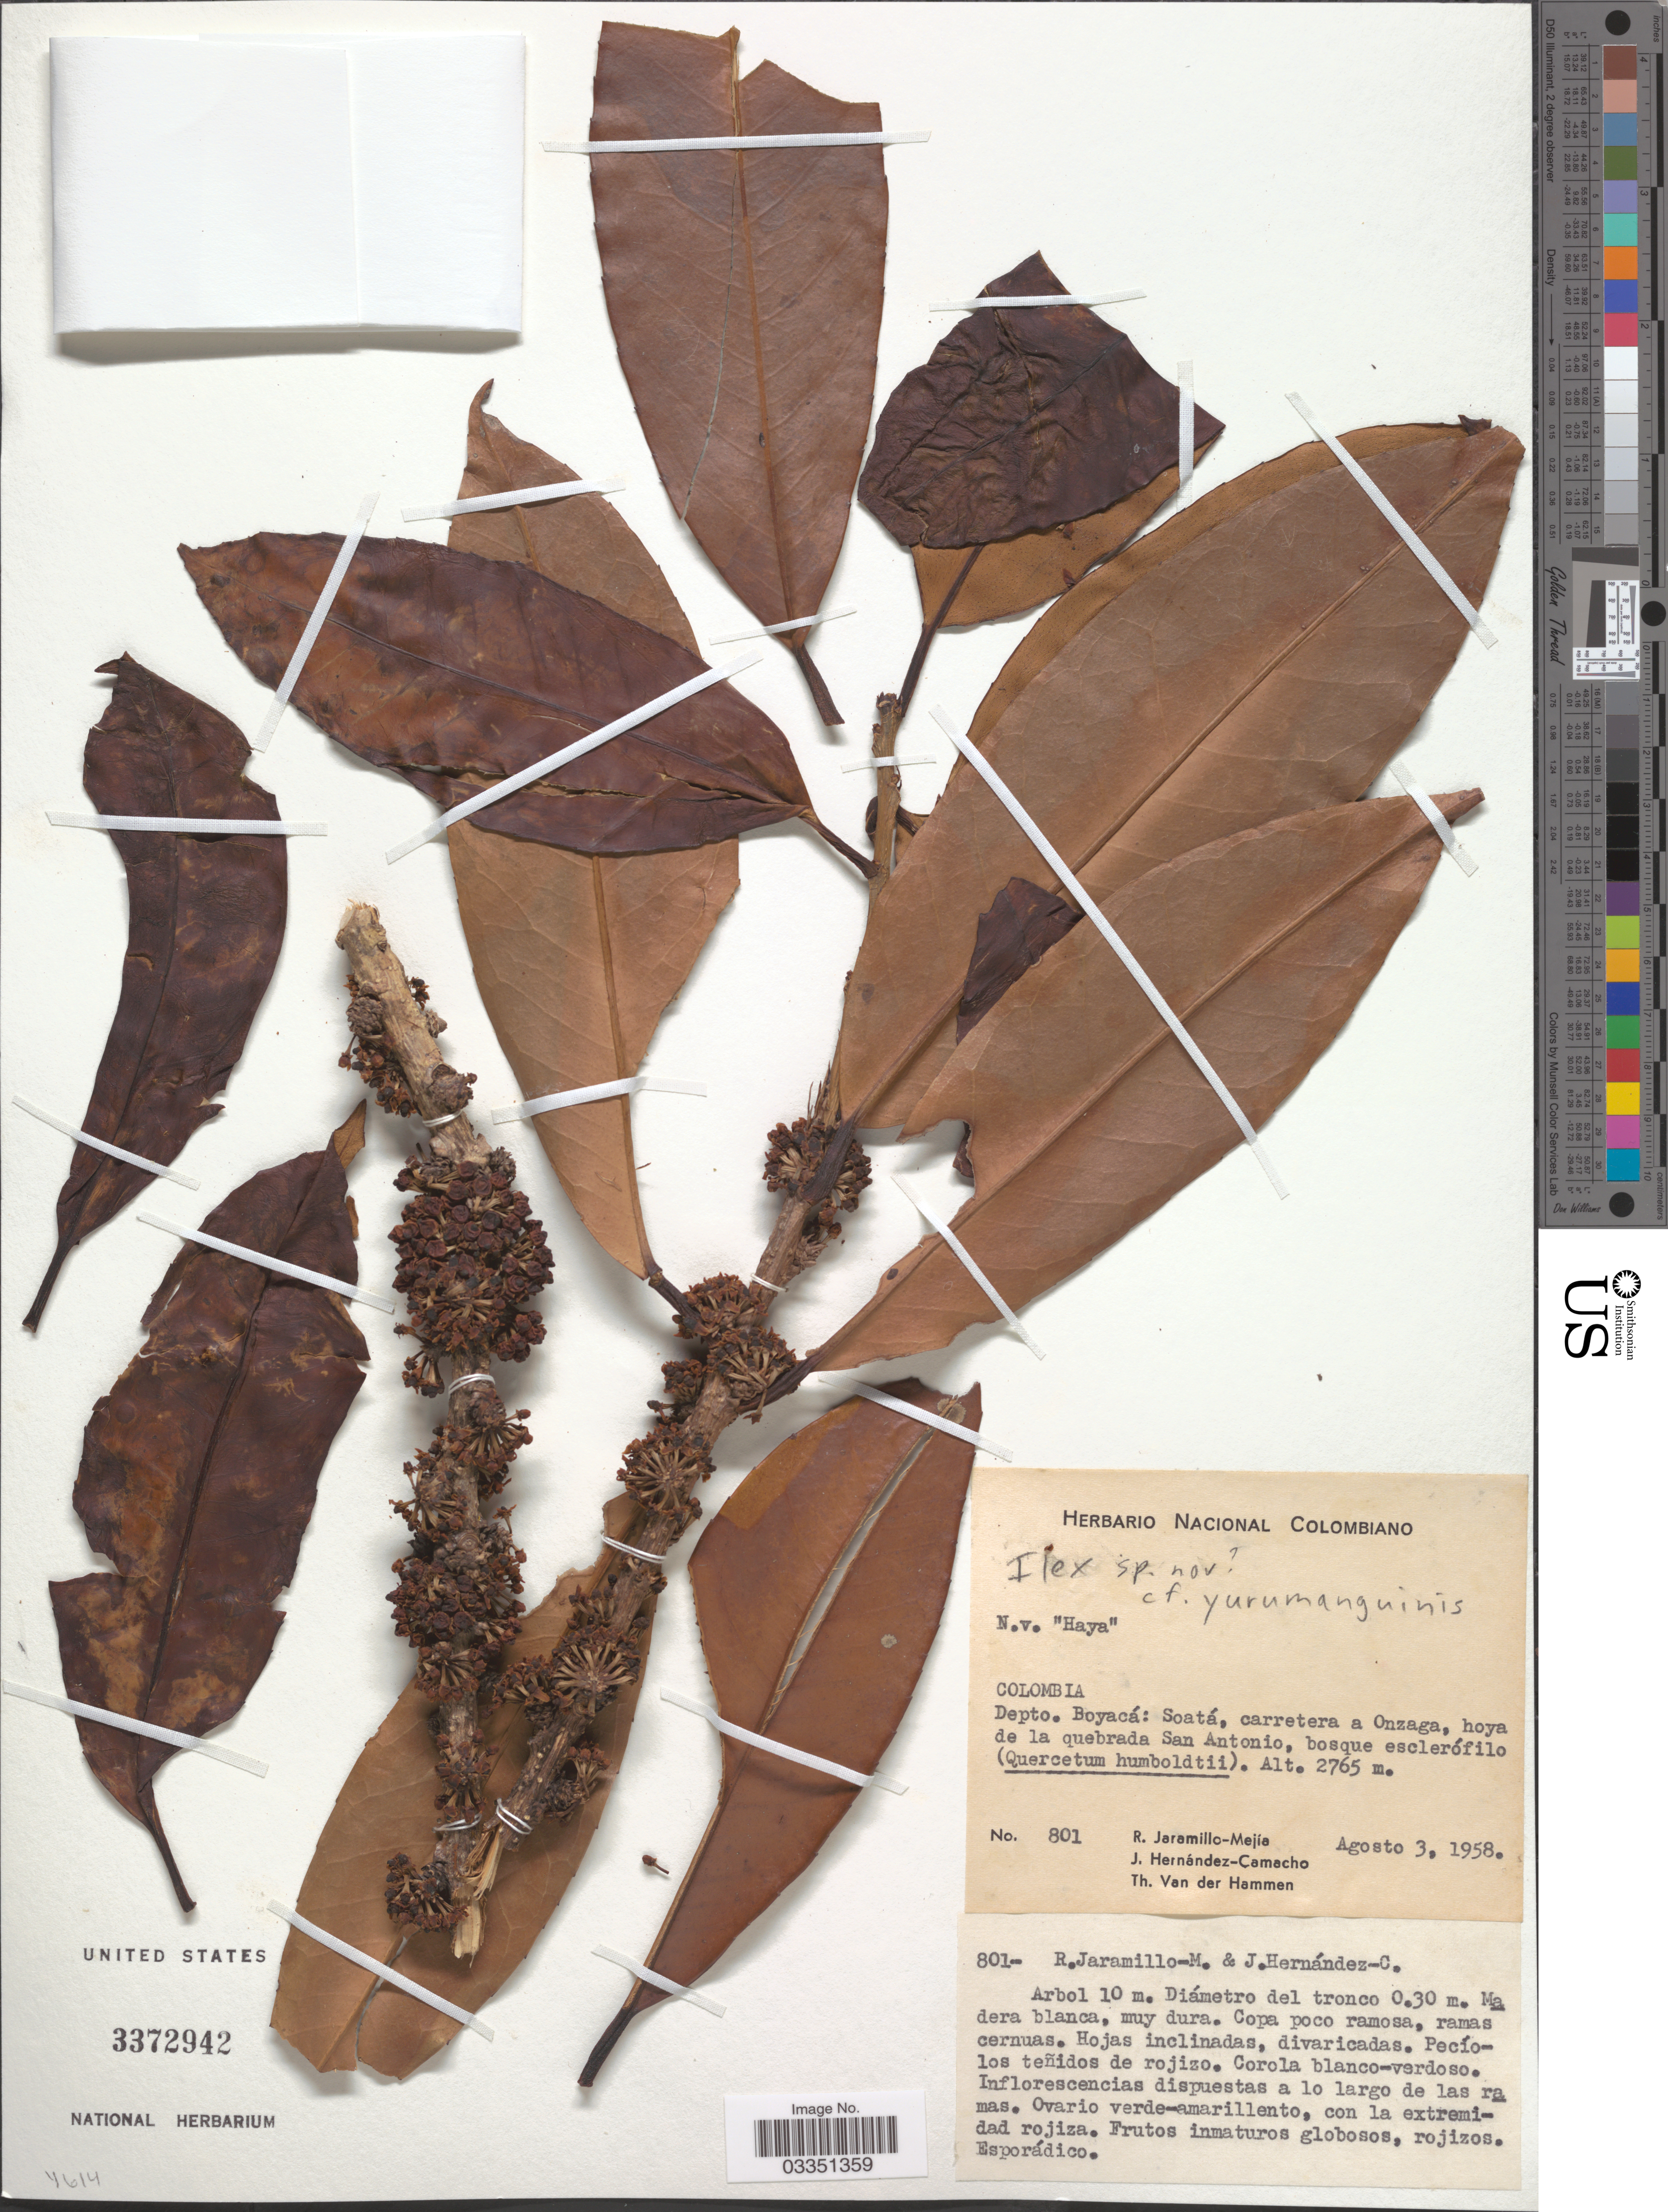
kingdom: Plantae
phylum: Tracheophyta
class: Magnoliopsida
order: Aquifoliales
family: Aquifoliaceae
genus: Ilex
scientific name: Ilex yurumanguinis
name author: Cuatrec.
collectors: R. Jaramillo M., J. Hernández-Camacho & T. Van der Hammen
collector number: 801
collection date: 1958-08-03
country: Colombia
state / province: Boyacá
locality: Depto. Boyacá: Soatá, carretera a Onzaga, hoya de la quebrada San Antonio.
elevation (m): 2765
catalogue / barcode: US 3372942